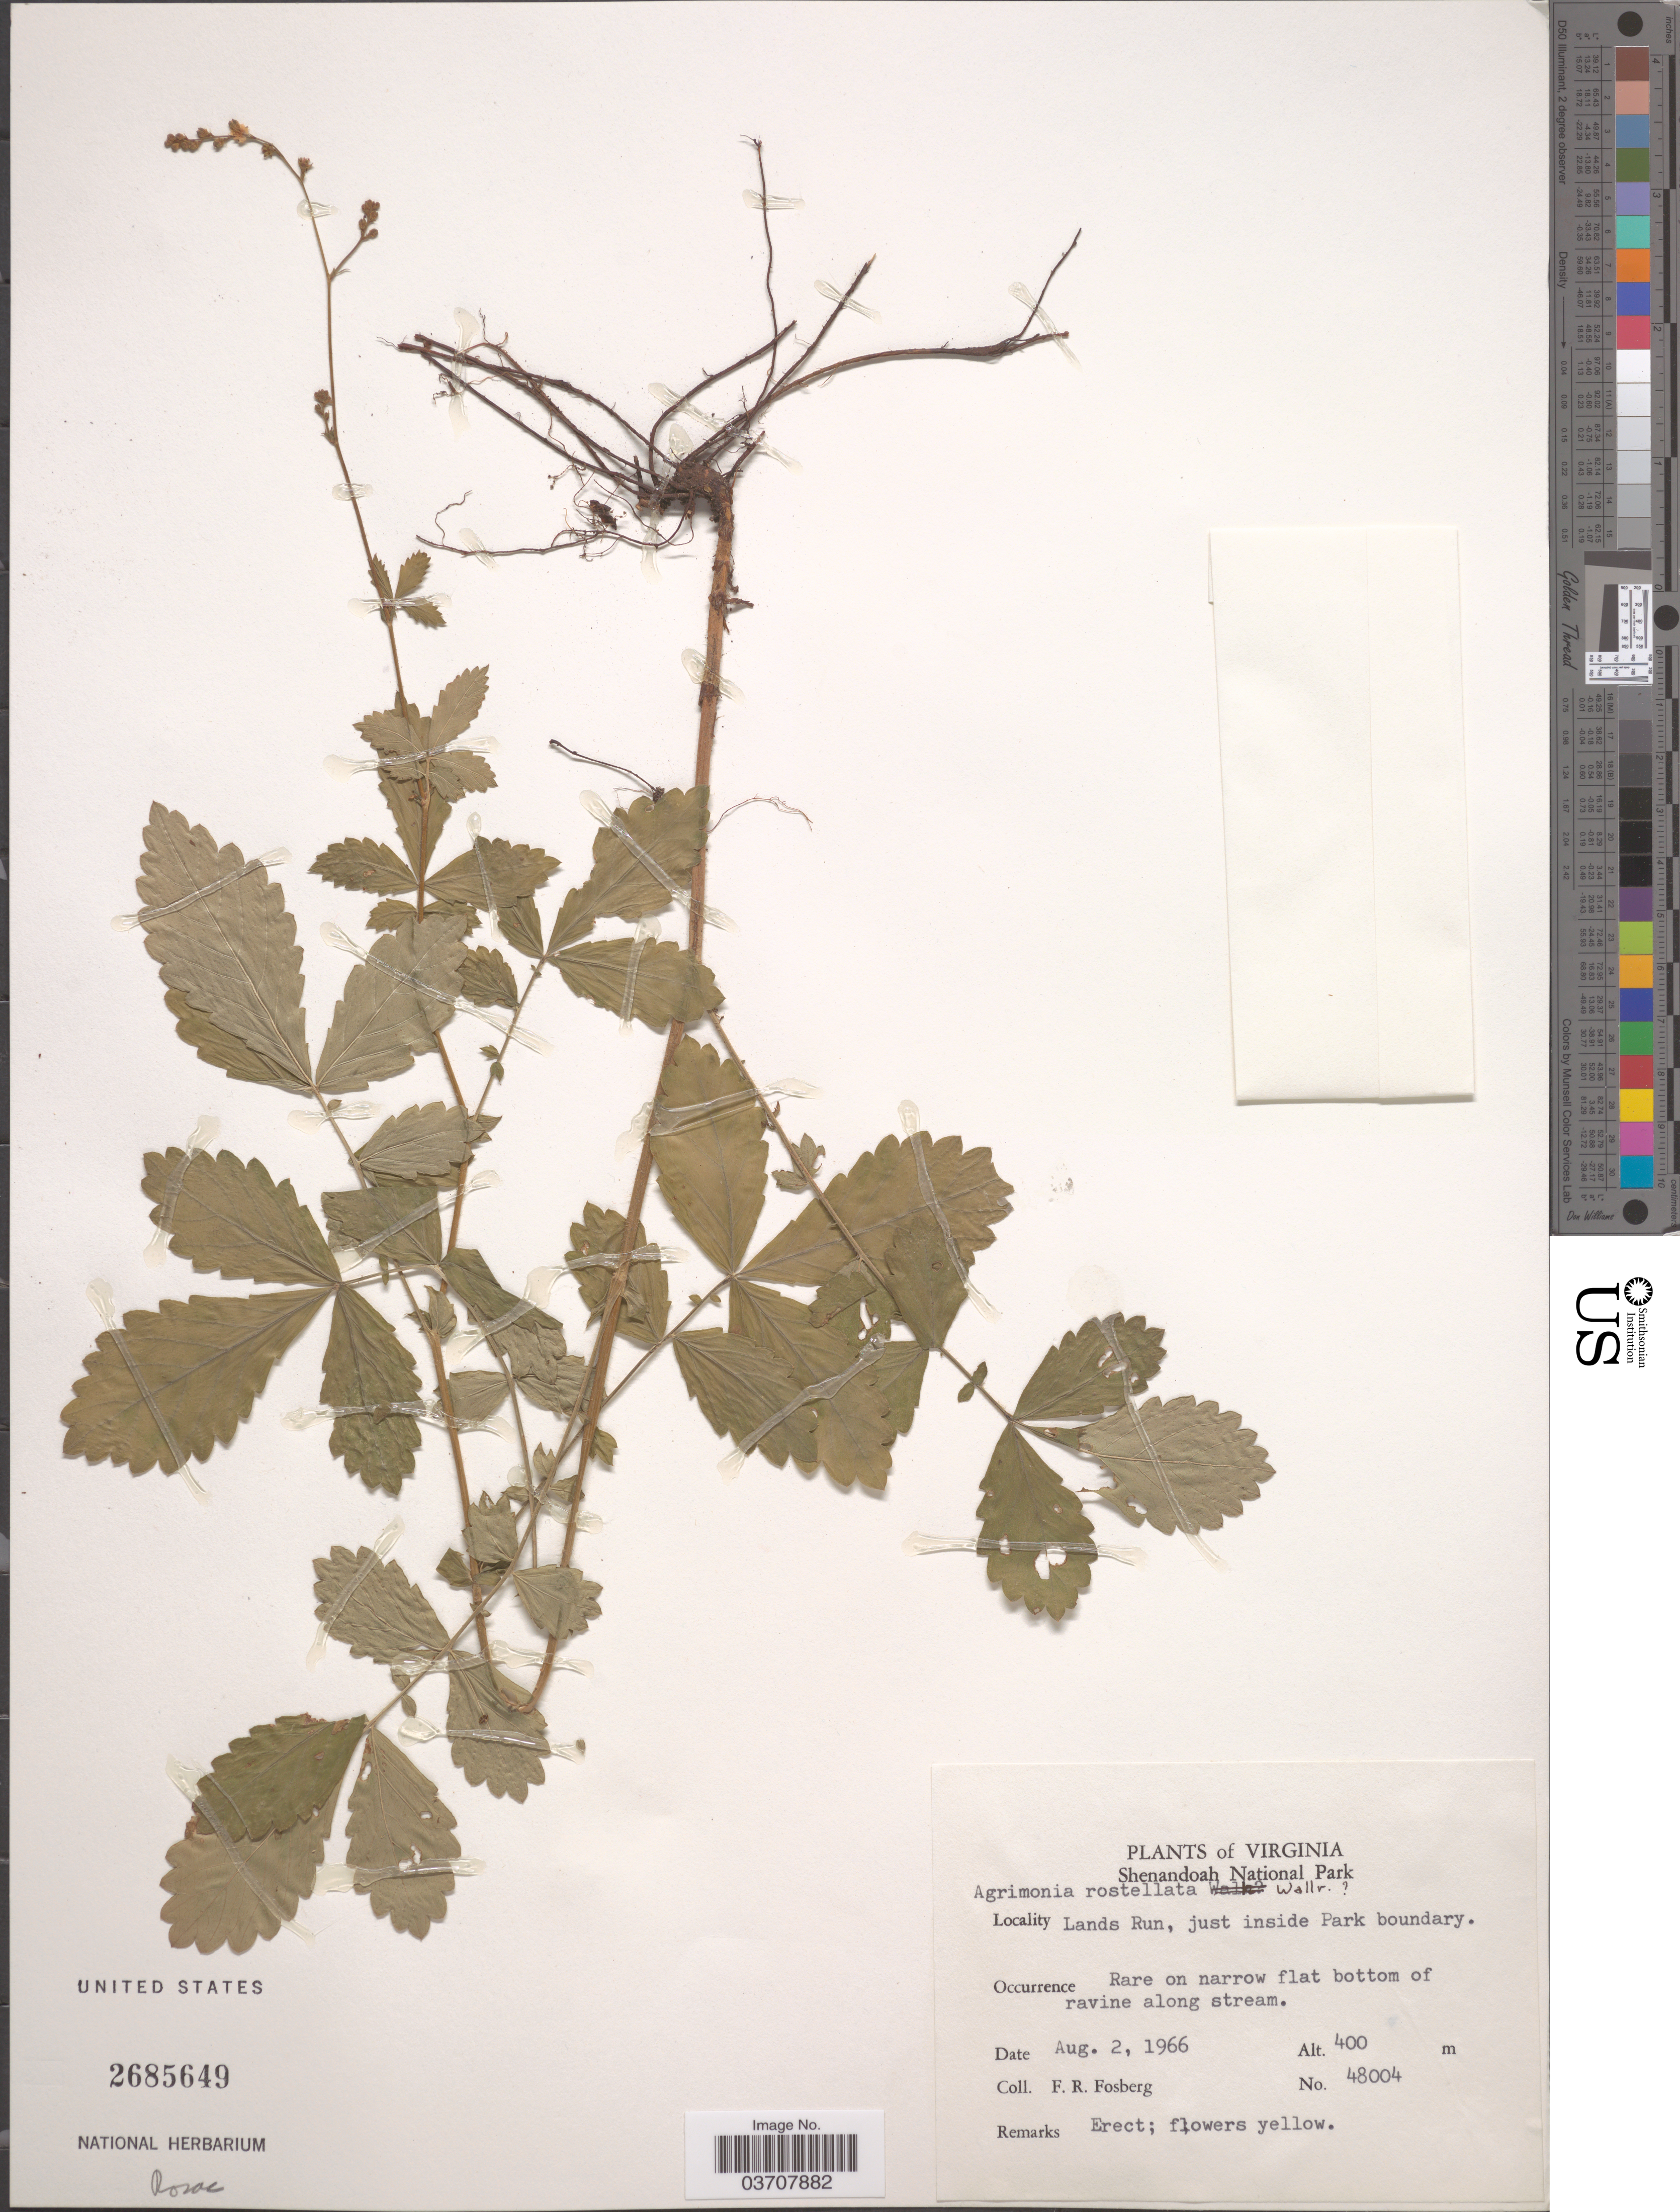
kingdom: Plantae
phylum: Tracheophyta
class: Magnoliopsida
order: Rosales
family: Rosaceae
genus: Agrimonia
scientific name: Agrimonia rostellata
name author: Wallr.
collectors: F. R. Fosberg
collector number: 48004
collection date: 1966-08-02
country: United States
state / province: Virginia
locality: Shenandoah National Park. Lands Run, just inside Park boundary.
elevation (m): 400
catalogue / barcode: US 2685649